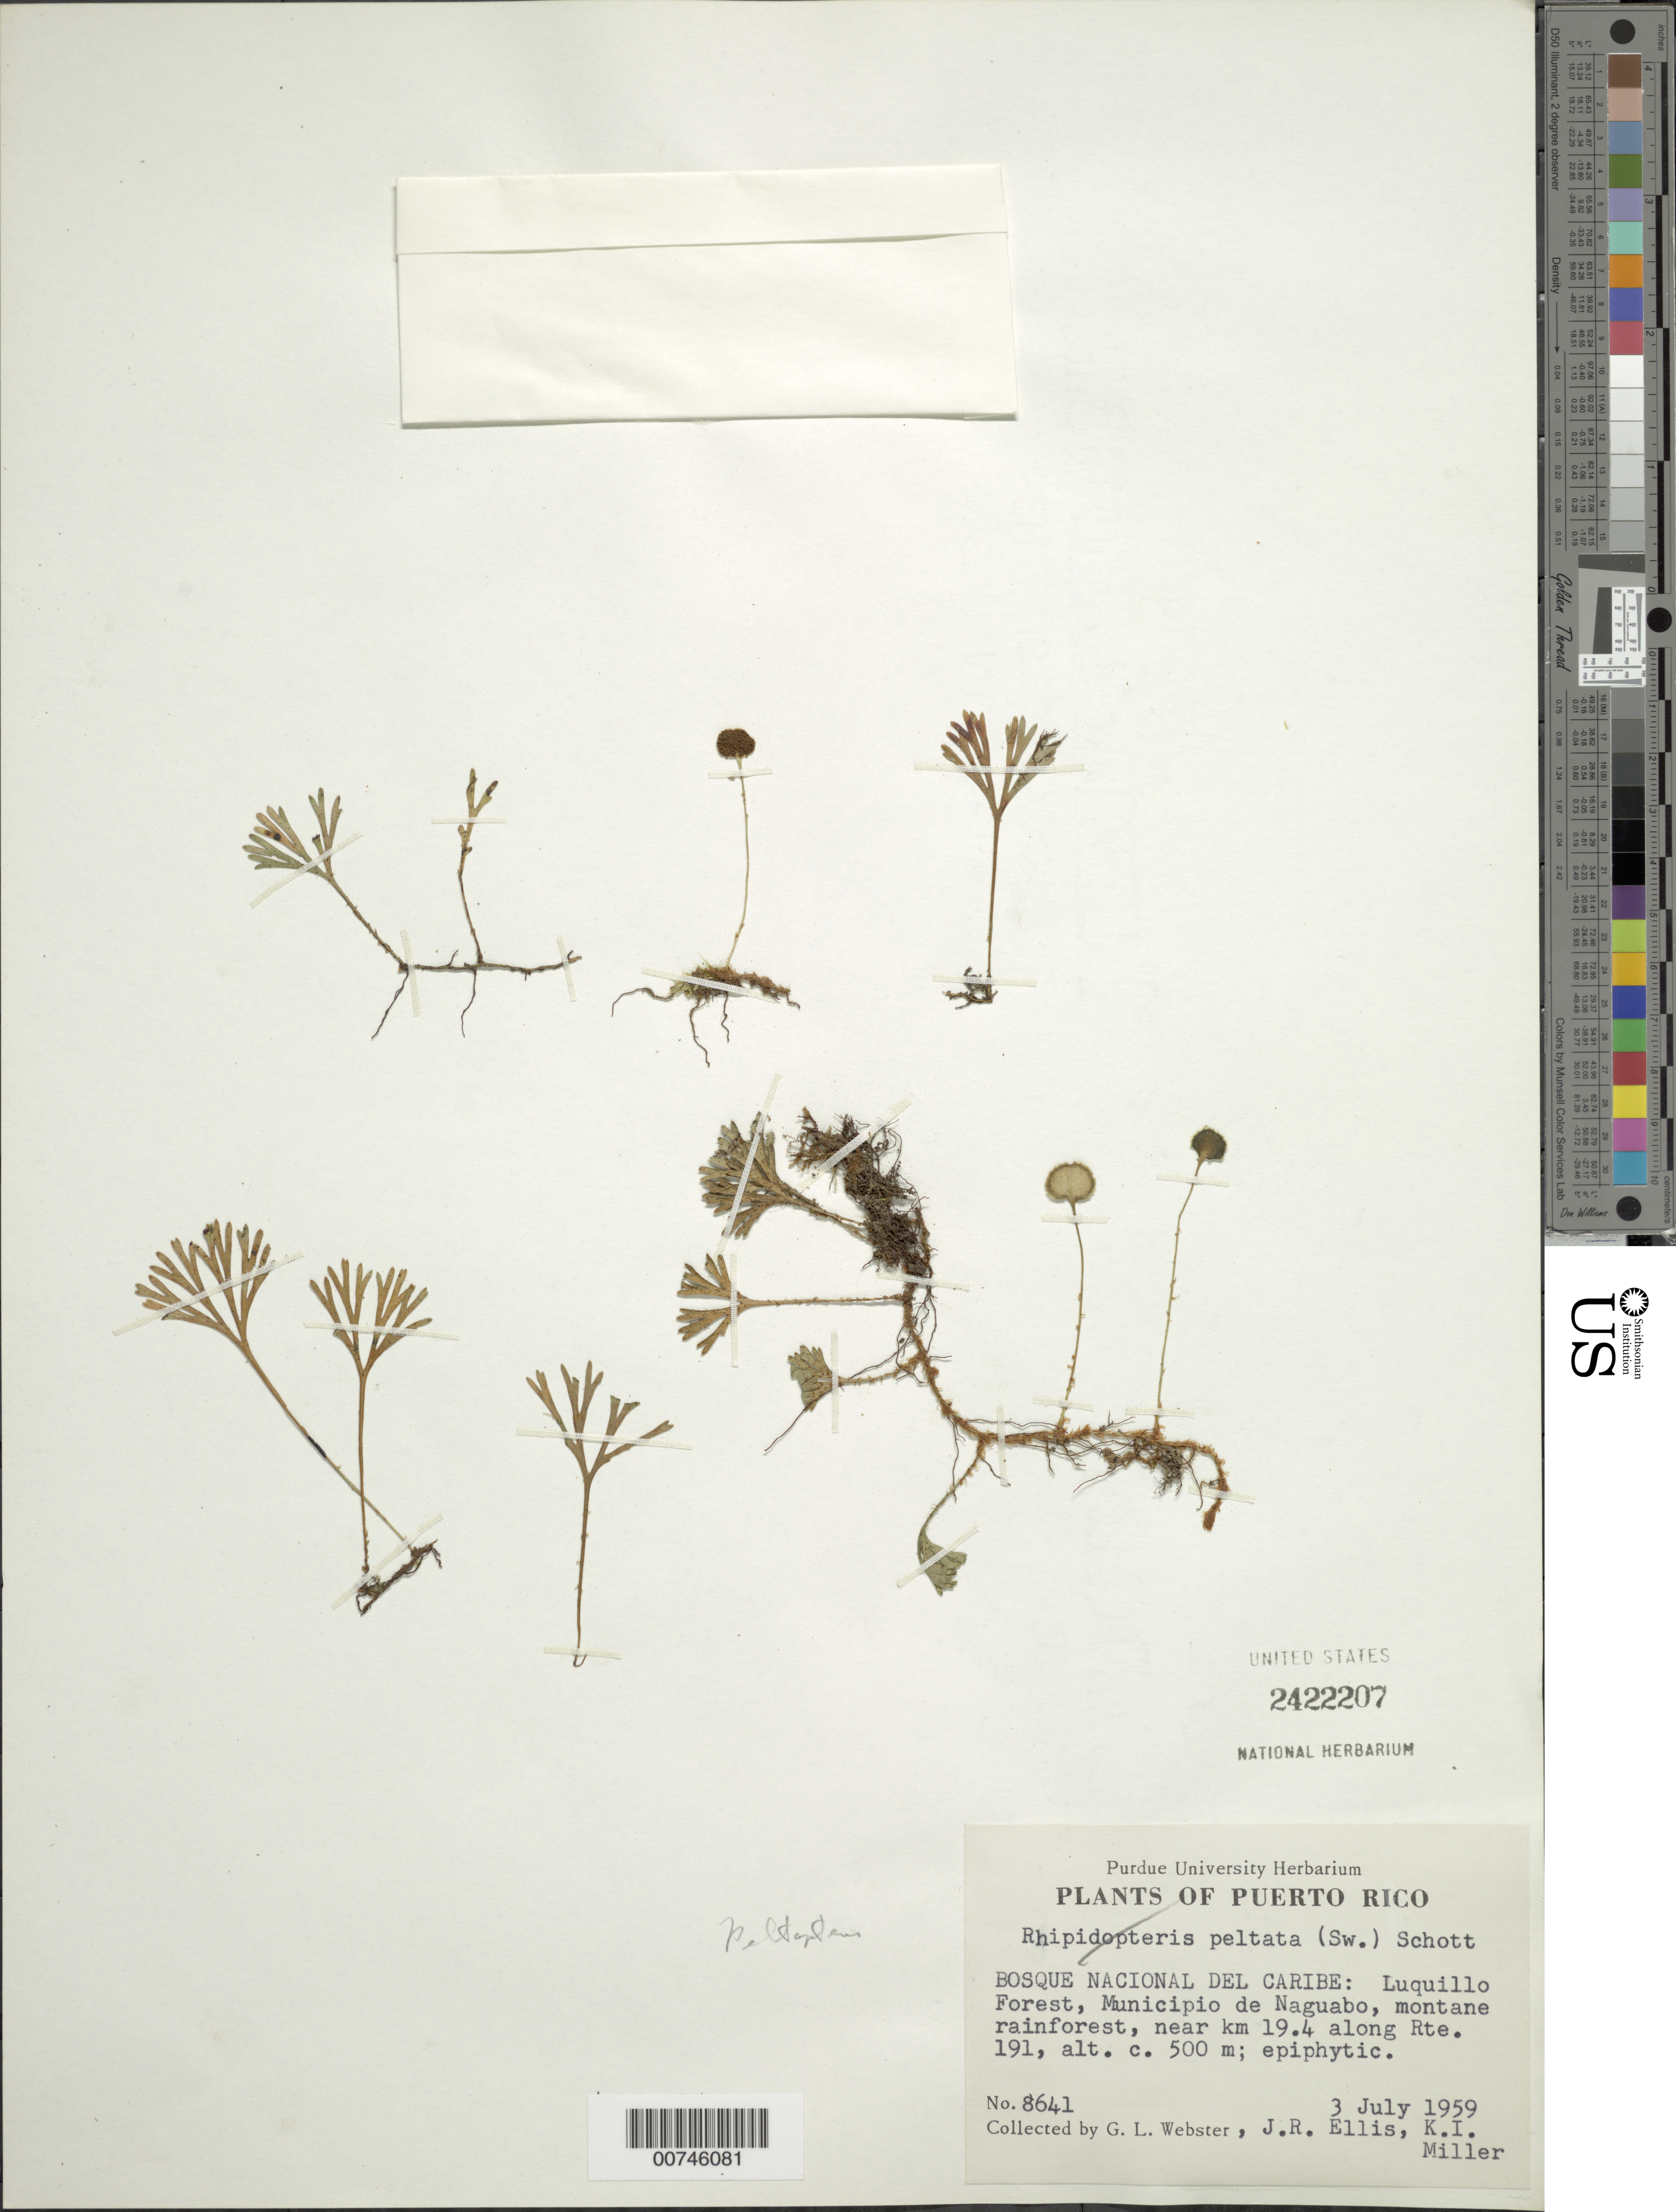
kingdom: Plantae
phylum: Tracheophyta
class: Polypodiopsida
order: Polypodiales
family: Dryopteridaceae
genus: Elaphoglossum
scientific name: Elaphoglossum peltatum f. peltatum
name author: (Sw.) Urb.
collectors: G. L. Webster, J. R. Ellis & K. I. Miller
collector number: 8641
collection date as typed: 03 Jul 1959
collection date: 1959-07-03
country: Puerto Rico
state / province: Naguabo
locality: Bosque Nacional del Caribe: Luquillo Forest, Municipio de Naguabo, montane rainforest, near km 19.4 along Route 191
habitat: Epiphytic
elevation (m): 500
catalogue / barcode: US 2422207